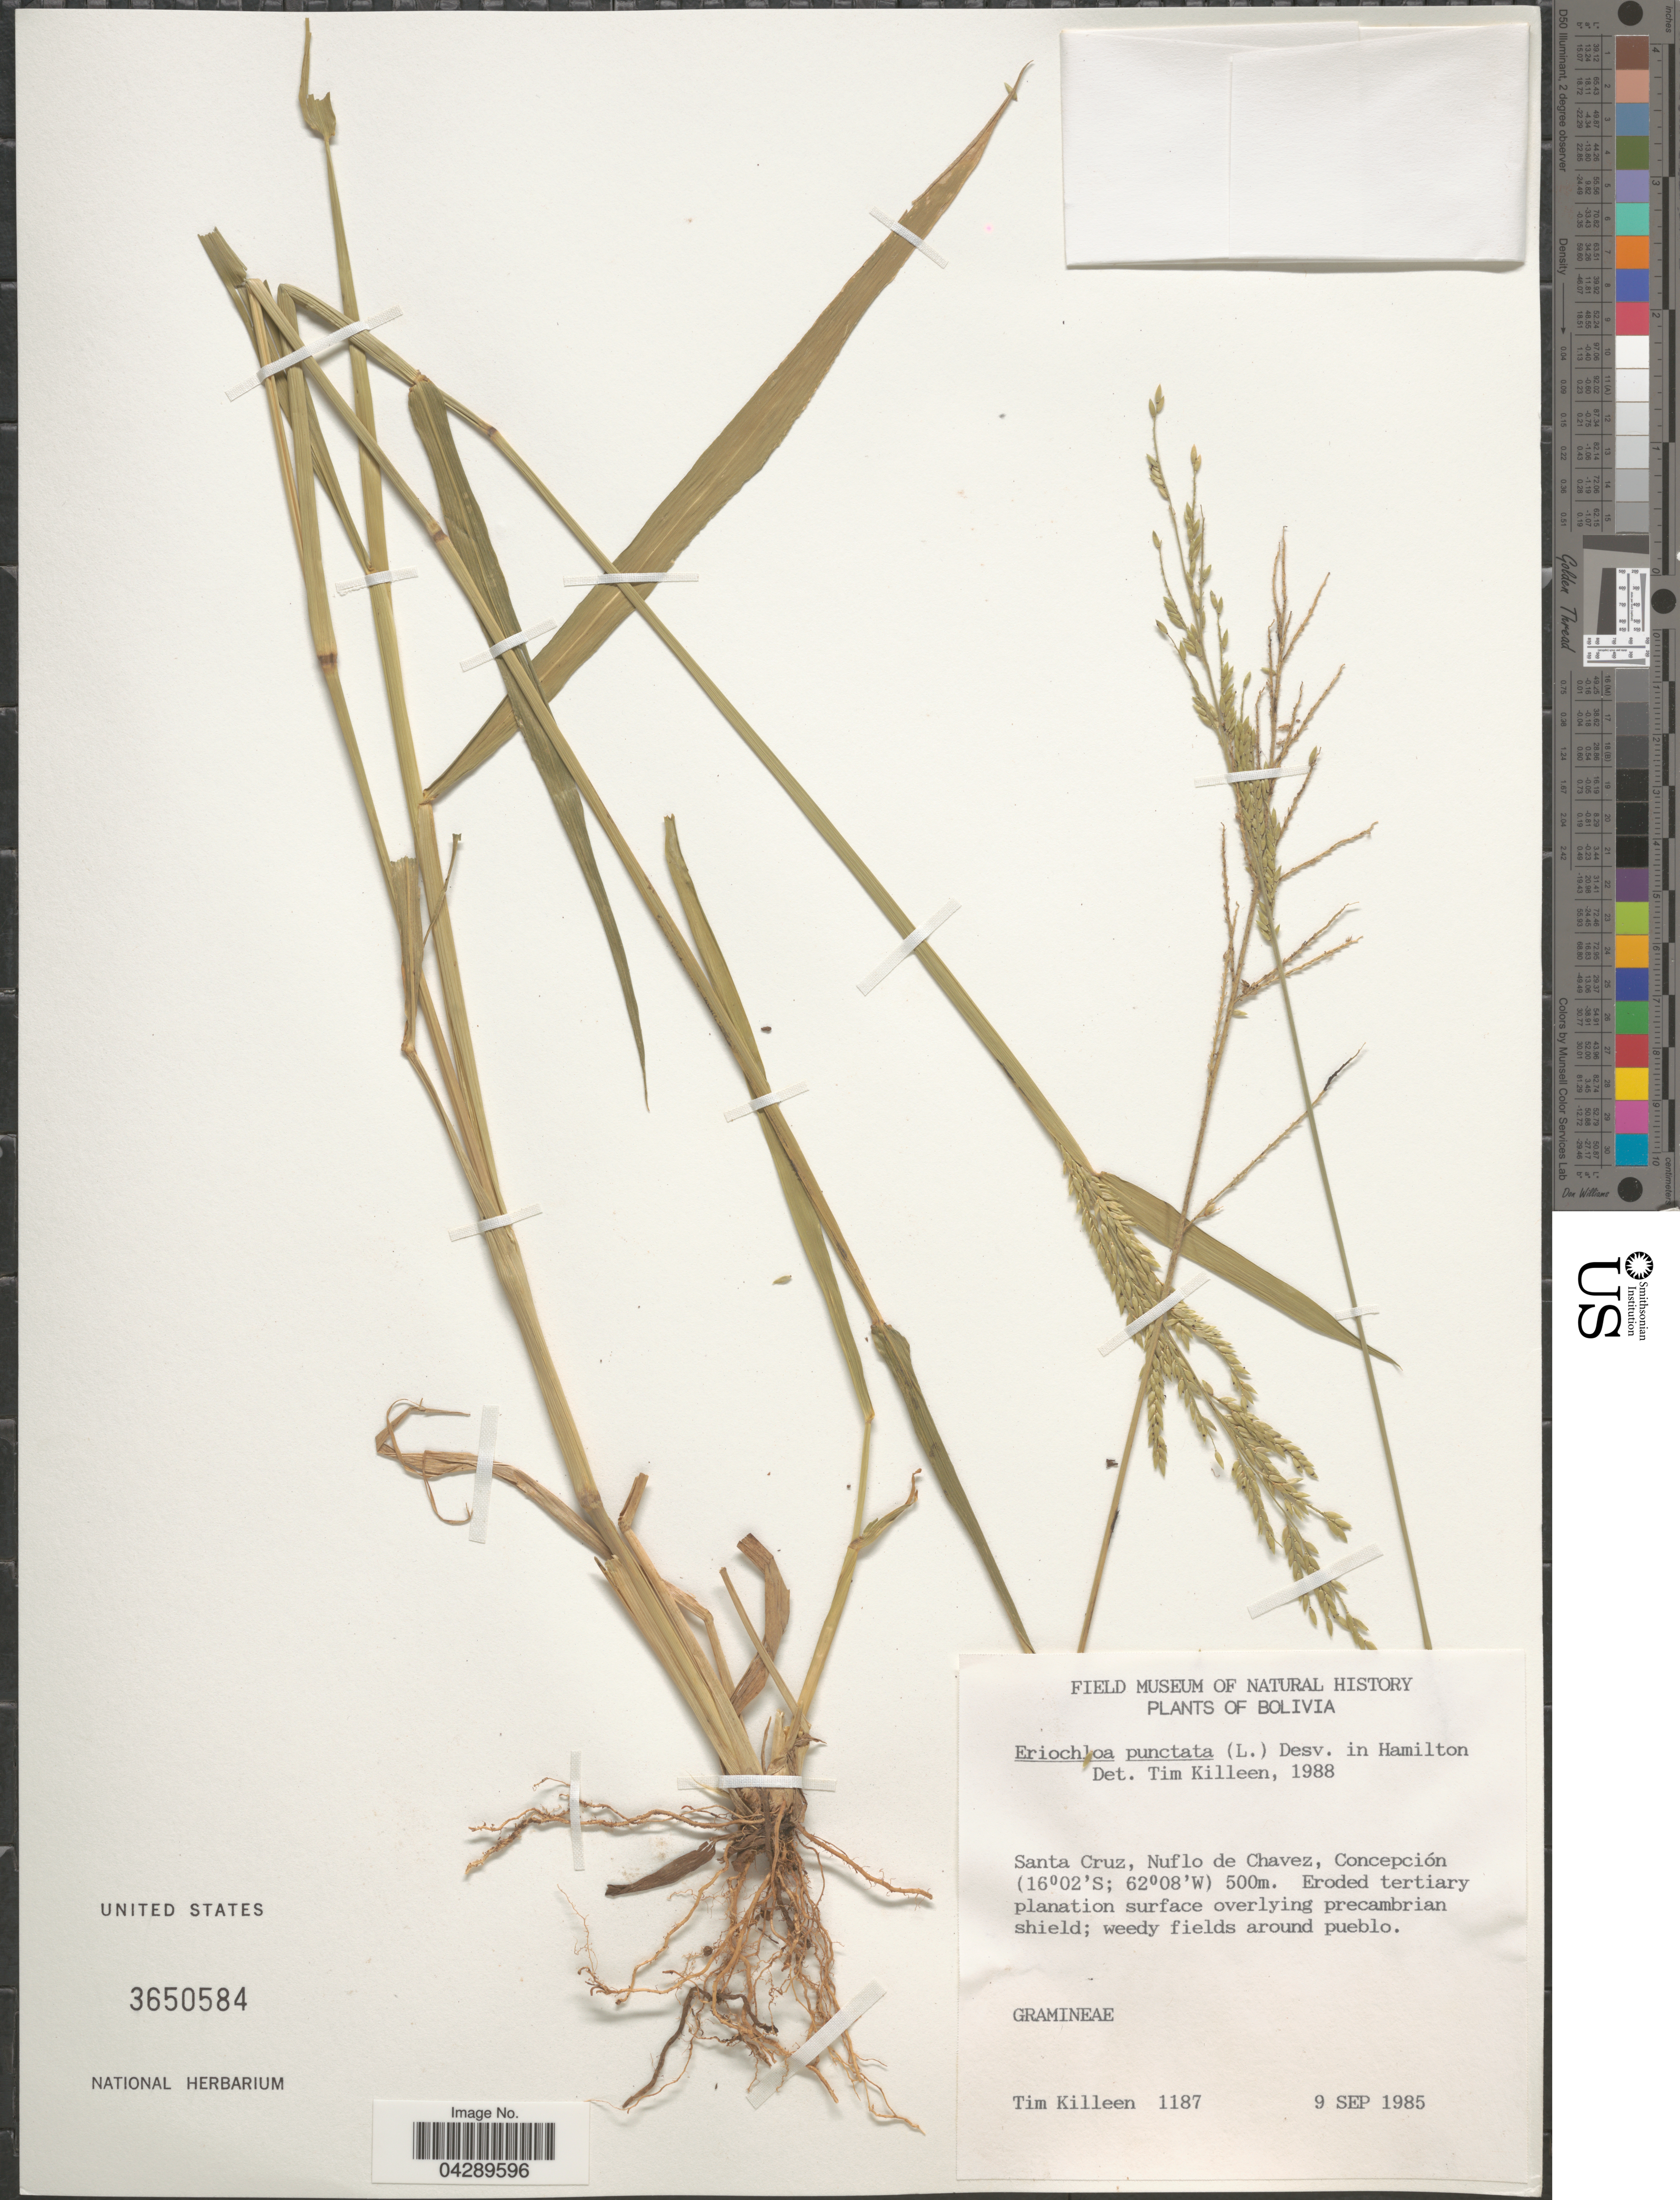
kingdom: Plantae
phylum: Tracheophyta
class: Liliopsida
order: Poales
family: Poaceae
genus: Eriochloa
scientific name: Eriochloa punctata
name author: (L.) Desv. ex Ham.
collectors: T. J. Killeen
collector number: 1187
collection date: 1985-09-09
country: Bolivia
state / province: Santa Cruz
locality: Nuflo de Chavez, Concepción.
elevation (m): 500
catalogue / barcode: US 3650584